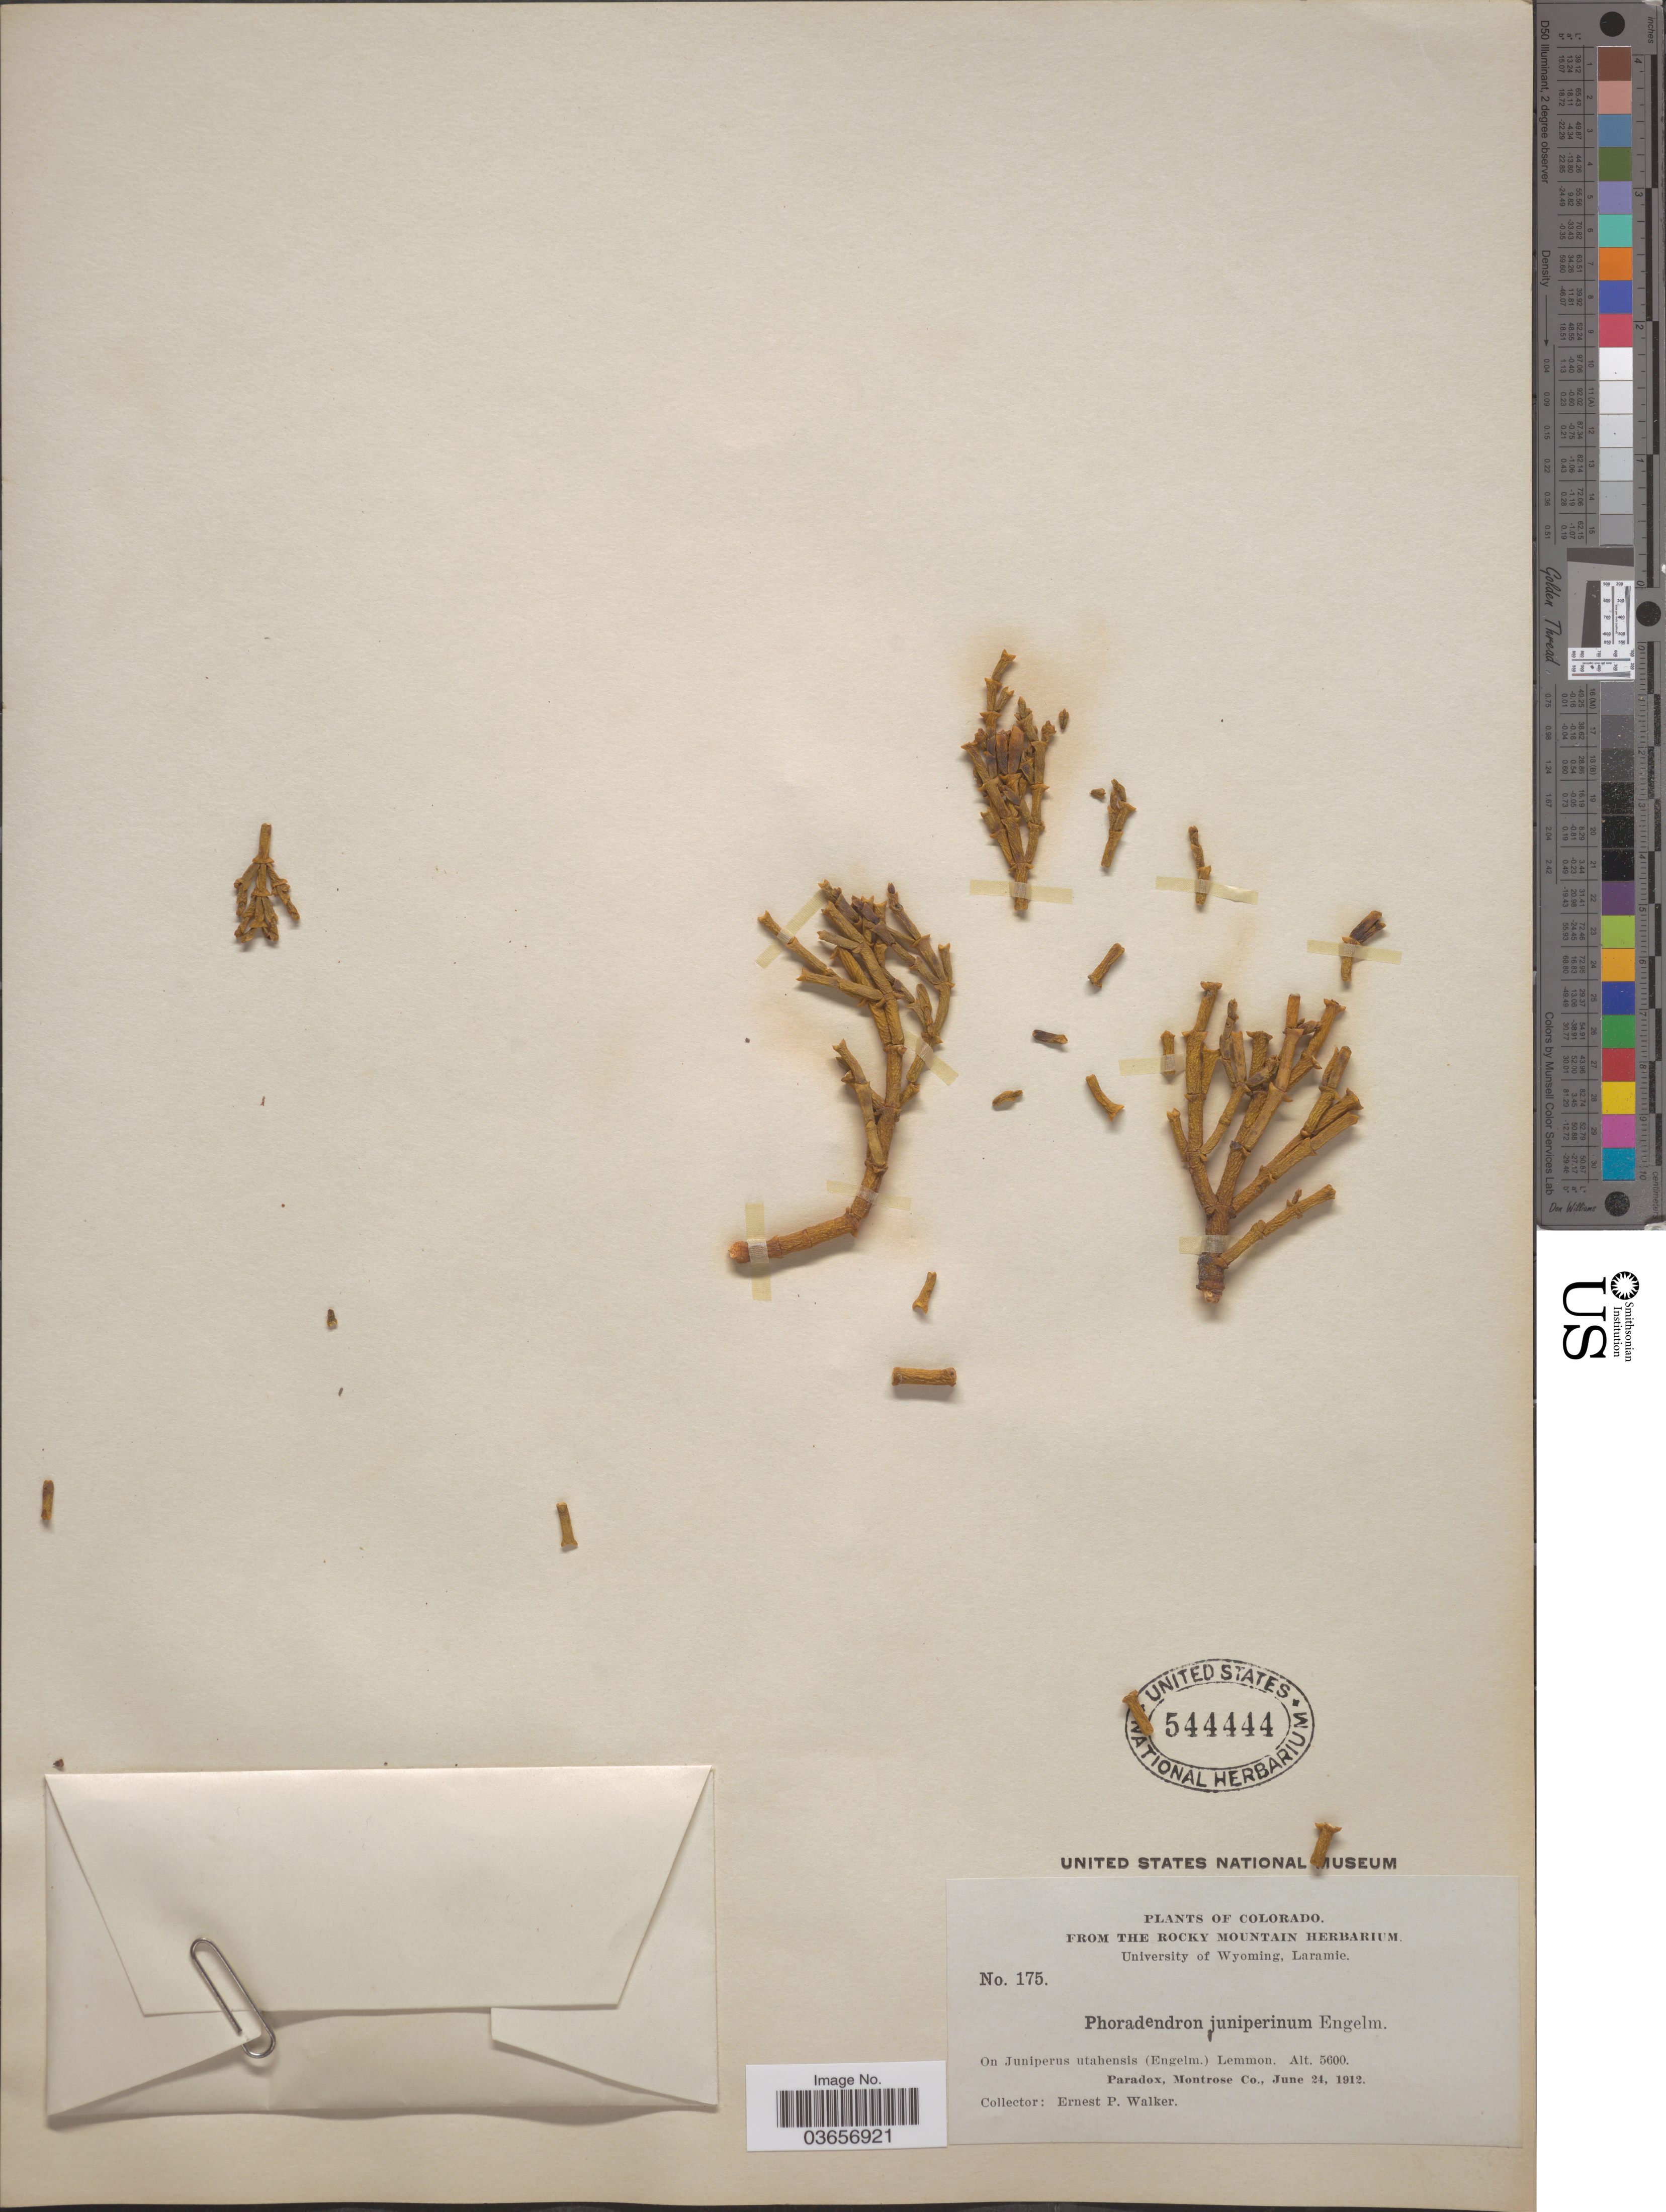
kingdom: Plantae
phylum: Tracheophyta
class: Magnoliopsida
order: Santalales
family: Viscaceae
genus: Phoradendron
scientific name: Phoradendron juniperinum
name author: Engelm. ex A. Gray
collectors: E. P. Walker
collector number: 175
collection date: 1912-06-24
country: United States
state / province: Colorado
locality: Paradox, Montrose Co.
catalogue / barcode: US 544444